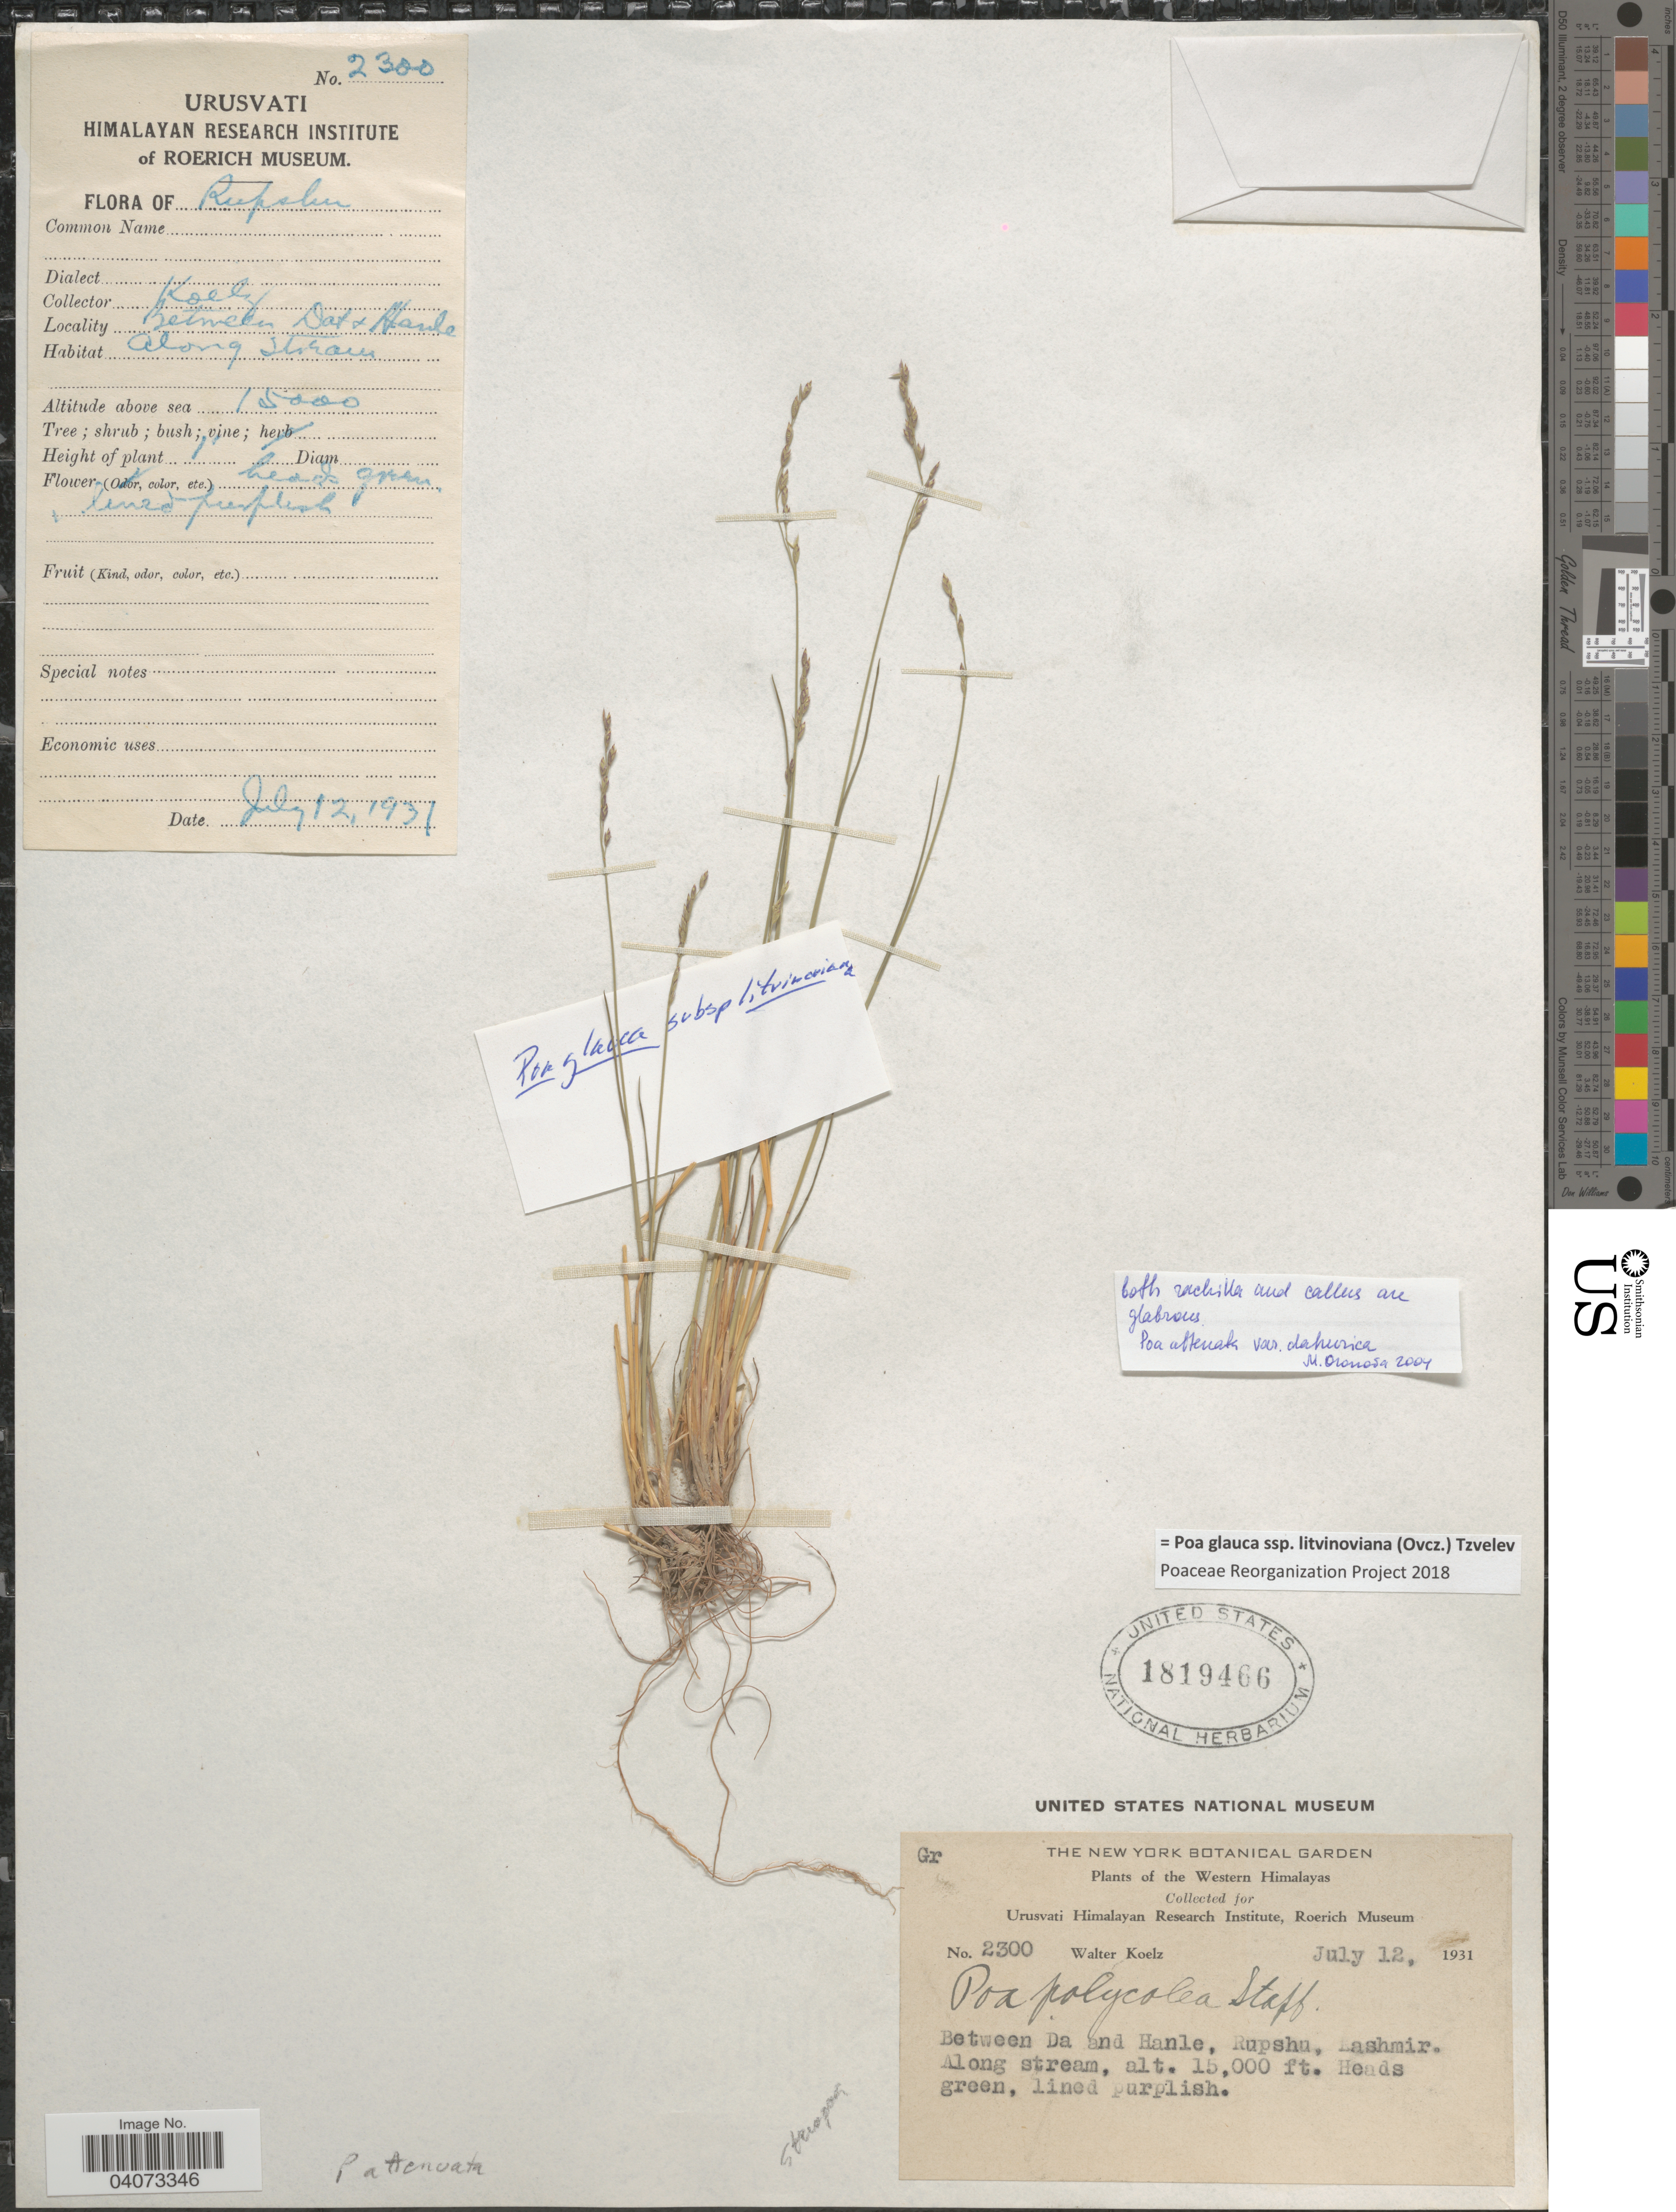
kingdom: Plantae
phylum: Tracheophyta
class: Liliopsida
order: Poales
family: Poaceae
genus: Poa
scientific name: Poa glauca subsp. litvinoviana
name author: (Ovcz.) Tzvelev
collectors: W. N. Koelz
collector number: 2300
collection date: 1931-07-12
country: India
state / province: Jammu and Kashmir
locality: Rupshu. The Western Himalayas. Between Da and Hanle, Rupshu, Kashmir.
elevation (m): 4572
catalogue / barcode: US 1819466